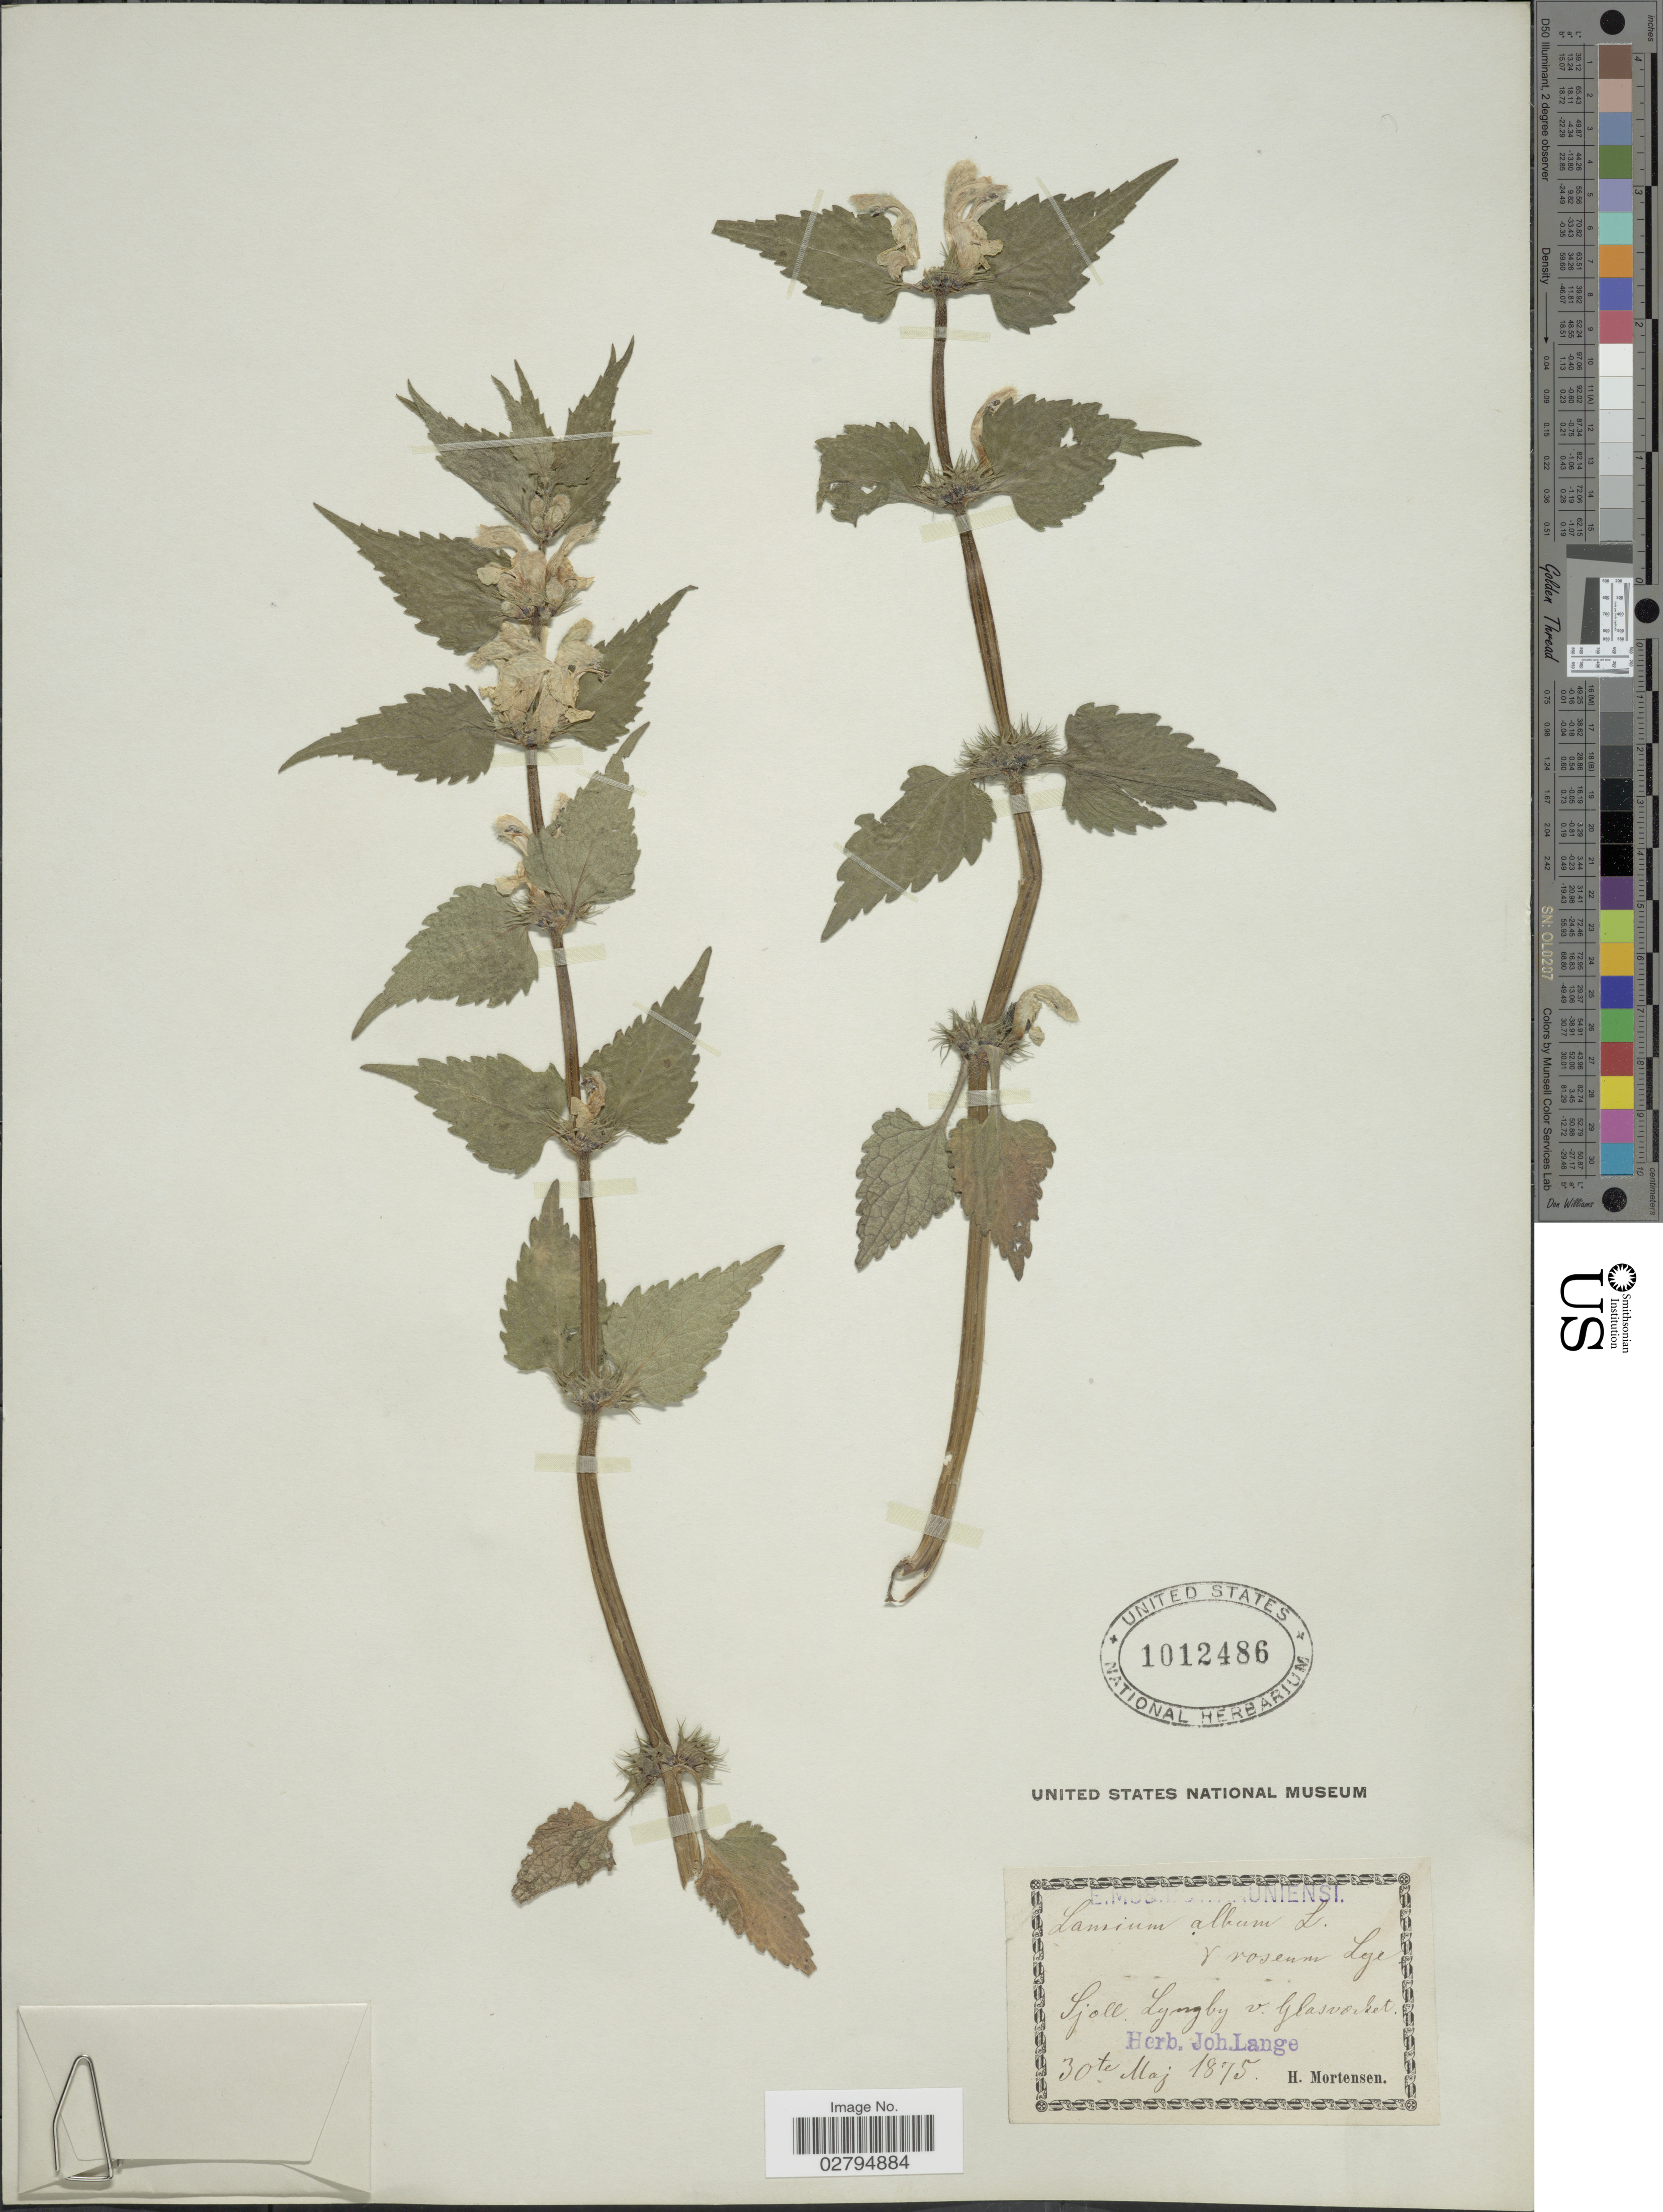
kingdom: Plantae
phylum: Tracheophyta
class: Magnoliopsida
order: Lamiales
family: Lamiaceae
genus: Lamium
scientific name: Lamium album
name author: L.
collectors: H. Mortensen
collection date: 1875-05-30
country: Denmark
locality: Sjæll Lyngby v. Glasværket.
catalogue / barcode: US 1012486